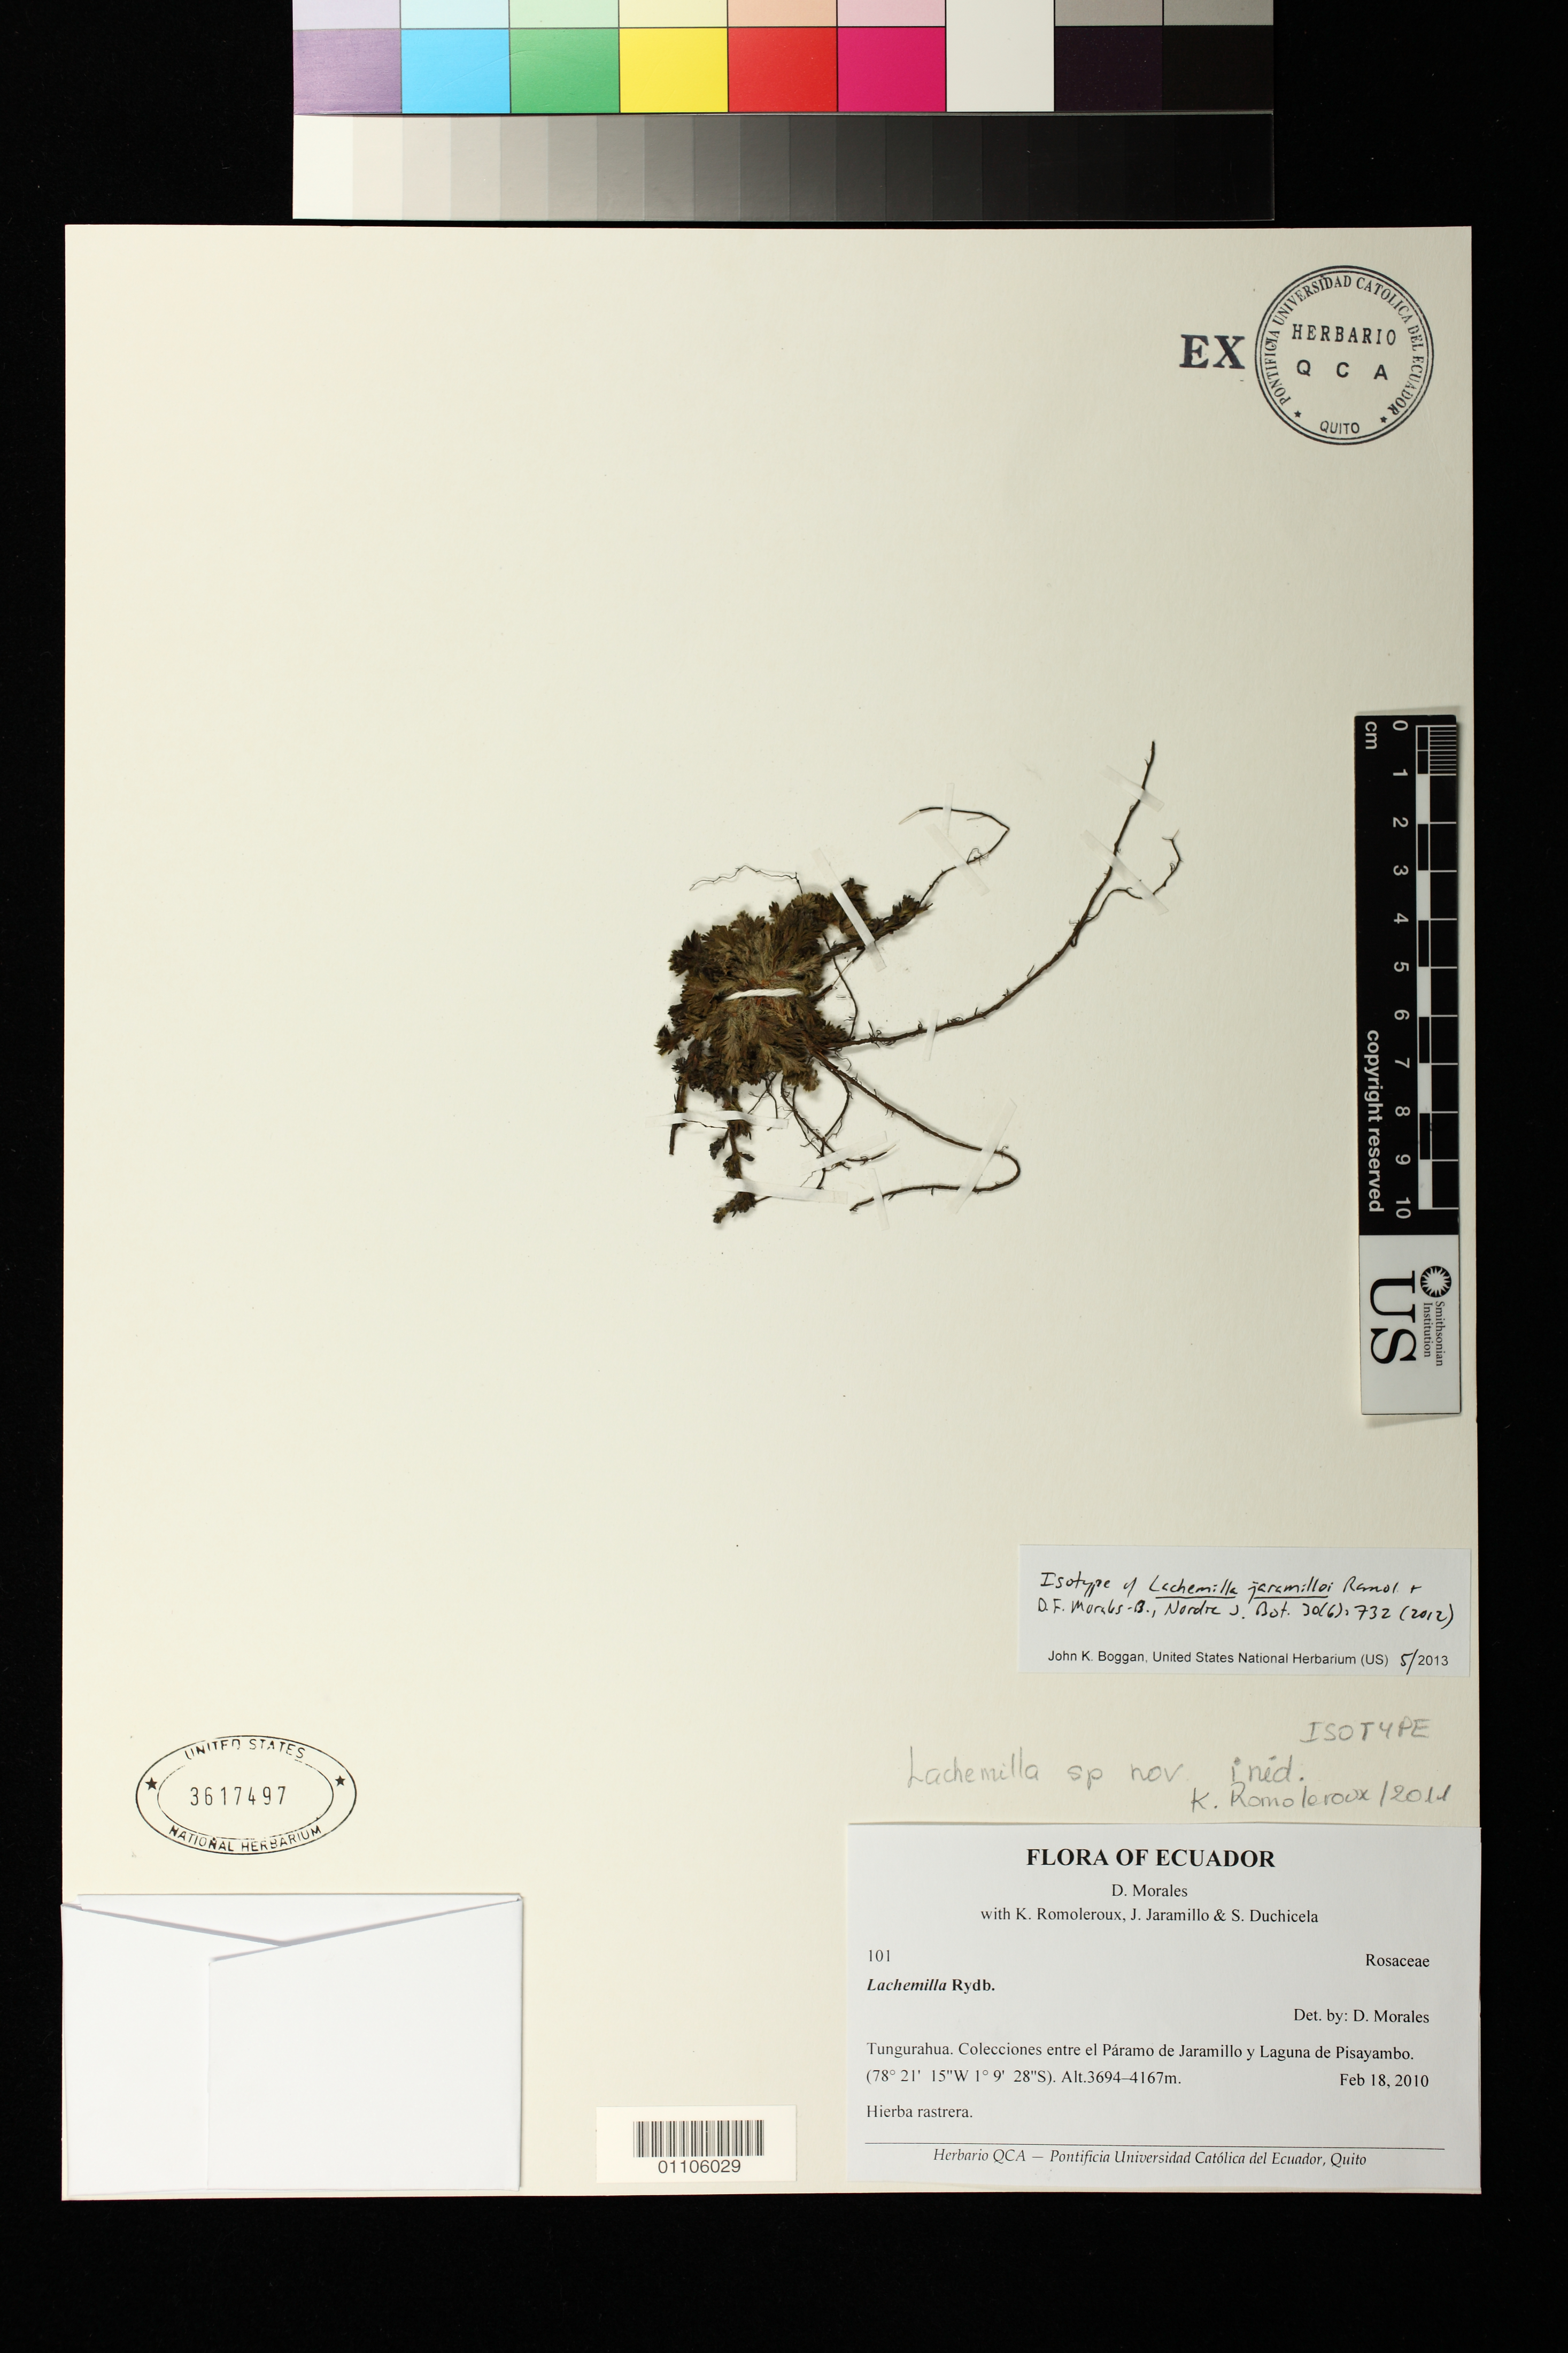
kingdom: Plantae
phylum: Tracheophyta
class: Magnoliopsida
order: Rosales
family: Rosaceae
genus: Lachemilla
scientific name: Lachemilla jaramilloi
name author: Romol. & D.F. Morales-B.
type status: Isotype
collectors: K. Romoleroux, J. L. Jaramillo & S. Duchicela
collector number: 101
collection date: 2010-02-18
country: Ecuador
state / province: Tungurahua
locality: Entre el Páramo de Jaramillo y Laguna de Pisayambo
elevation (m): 3694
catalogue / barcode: US 3617497